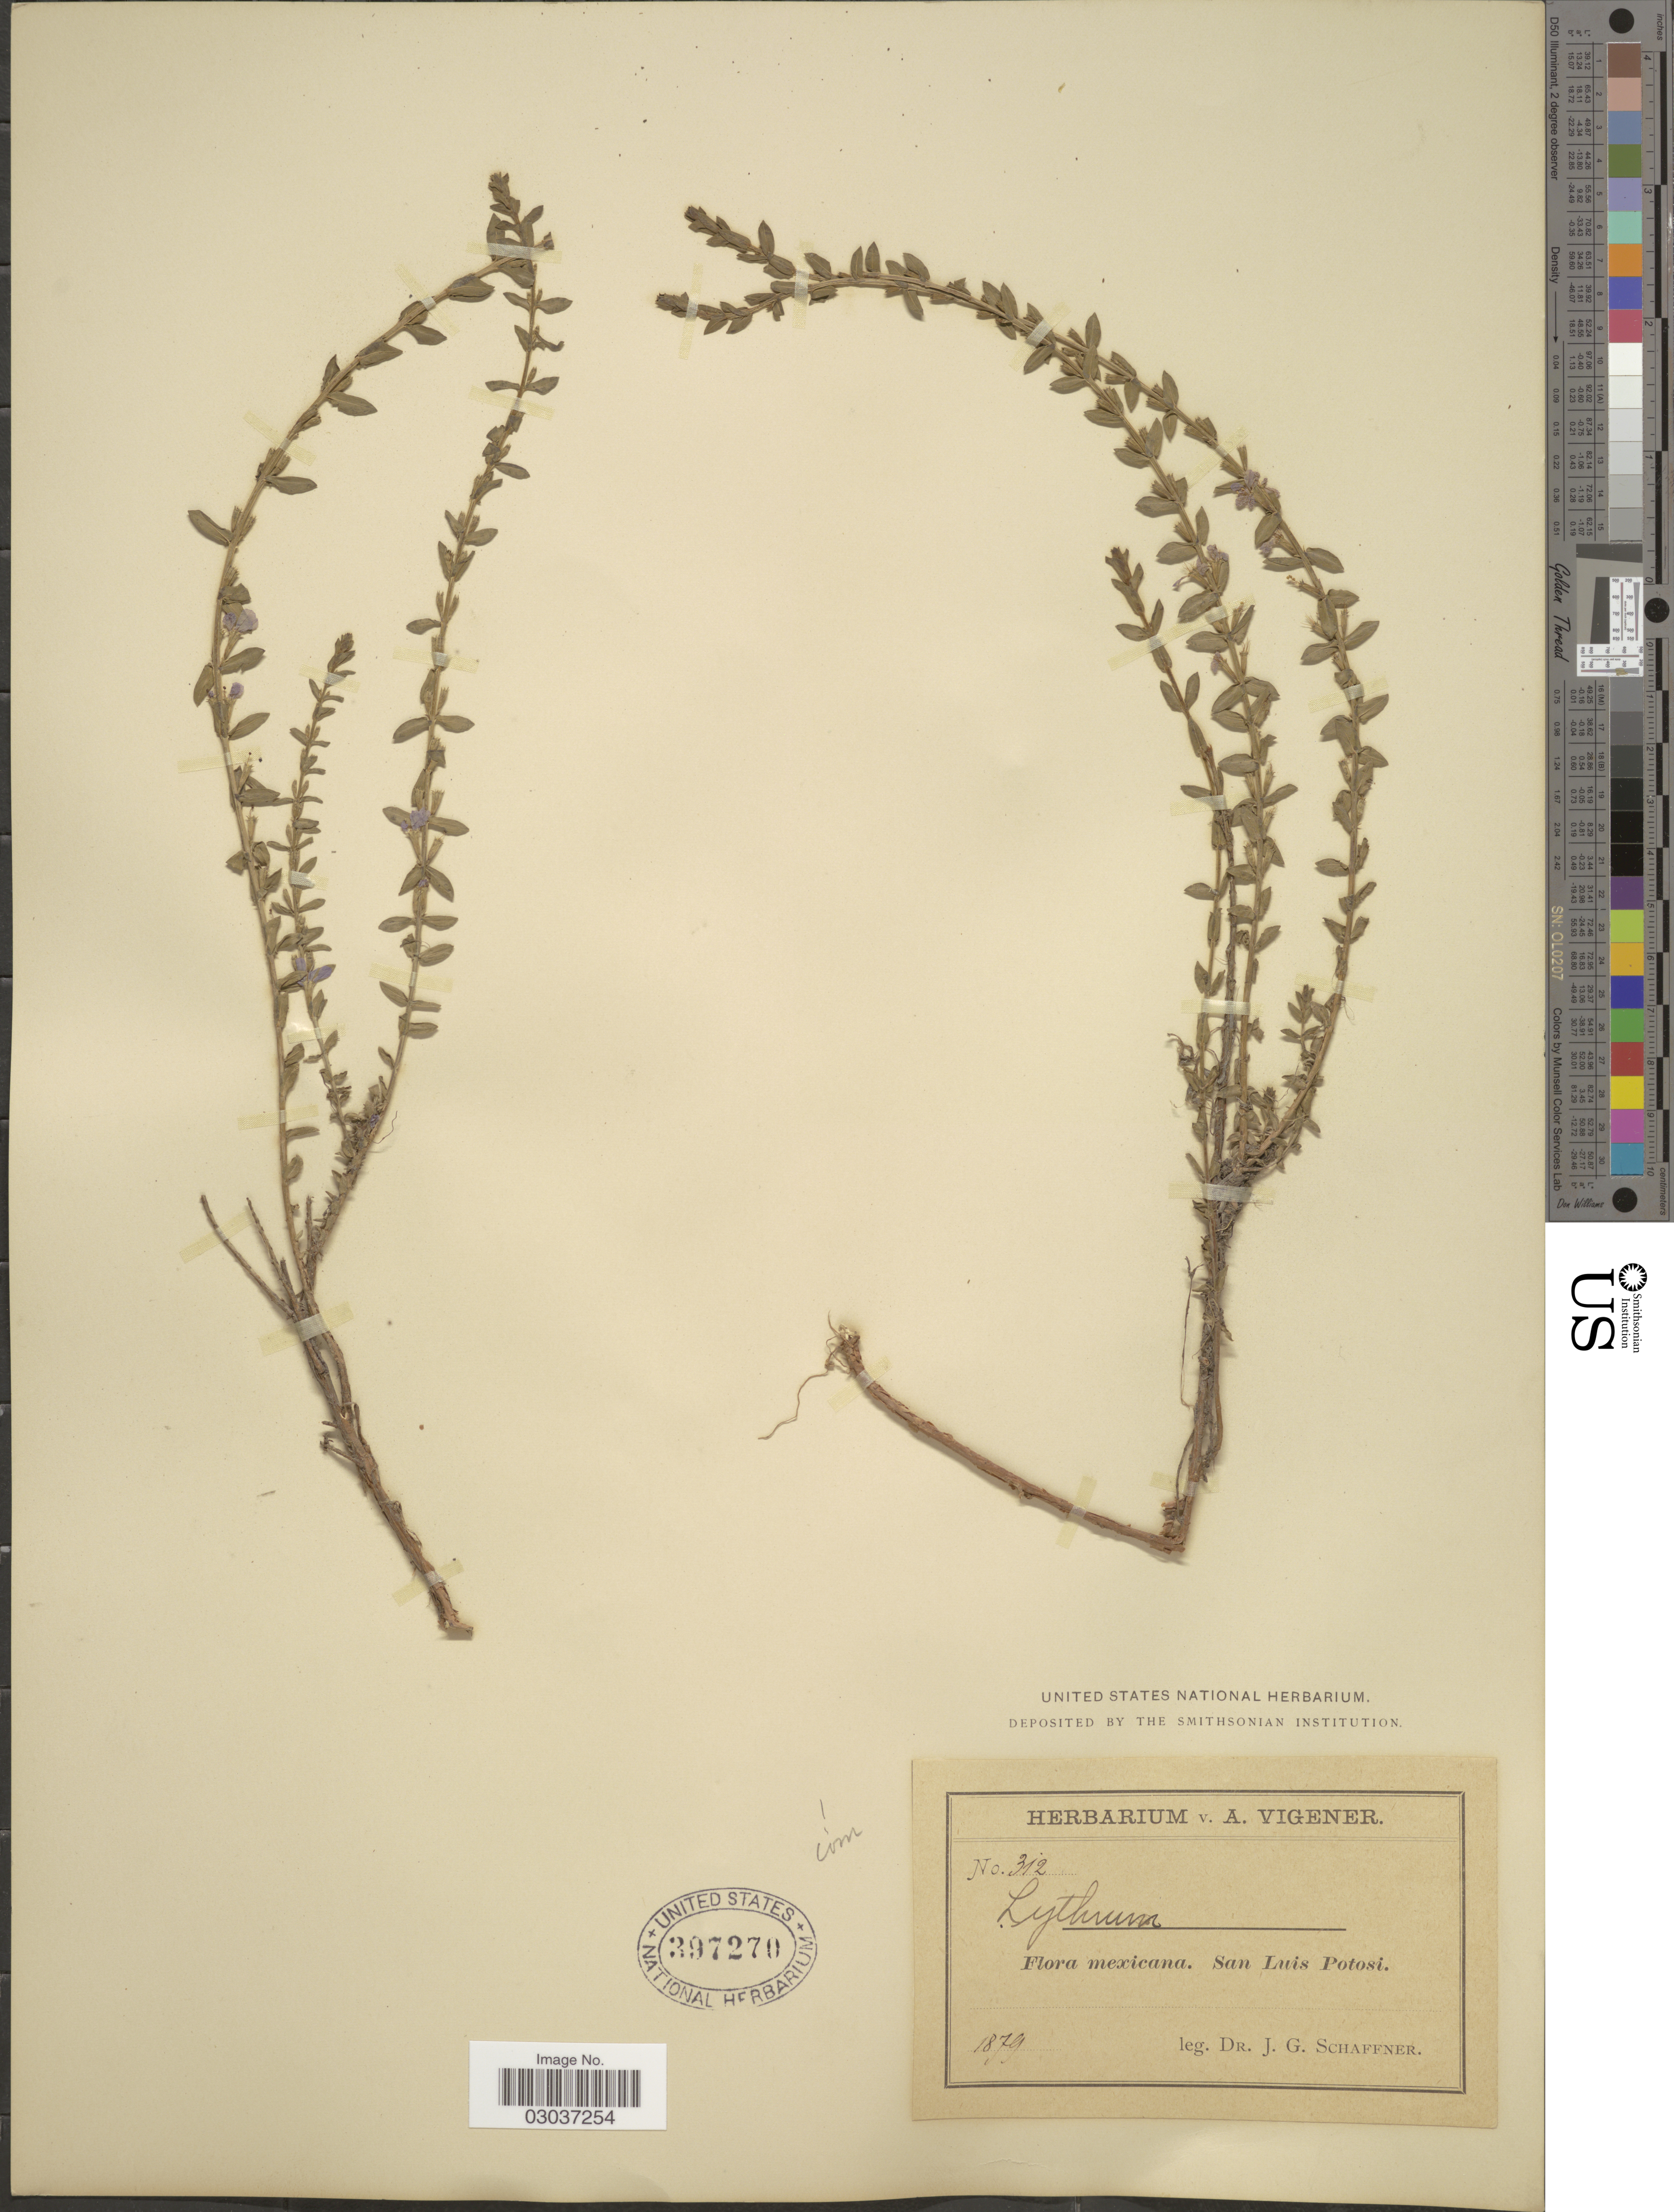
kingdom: Plantae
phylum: Tracheophyta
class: Magnoliopsida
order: Myrtales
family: Lythraceae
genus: Lythrum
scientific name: Lythrum gracile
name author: Benth.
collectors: J. G. Schaffner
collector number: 312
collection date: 1879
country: Mexico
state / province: San Luis Potosí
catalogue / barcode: US 397270